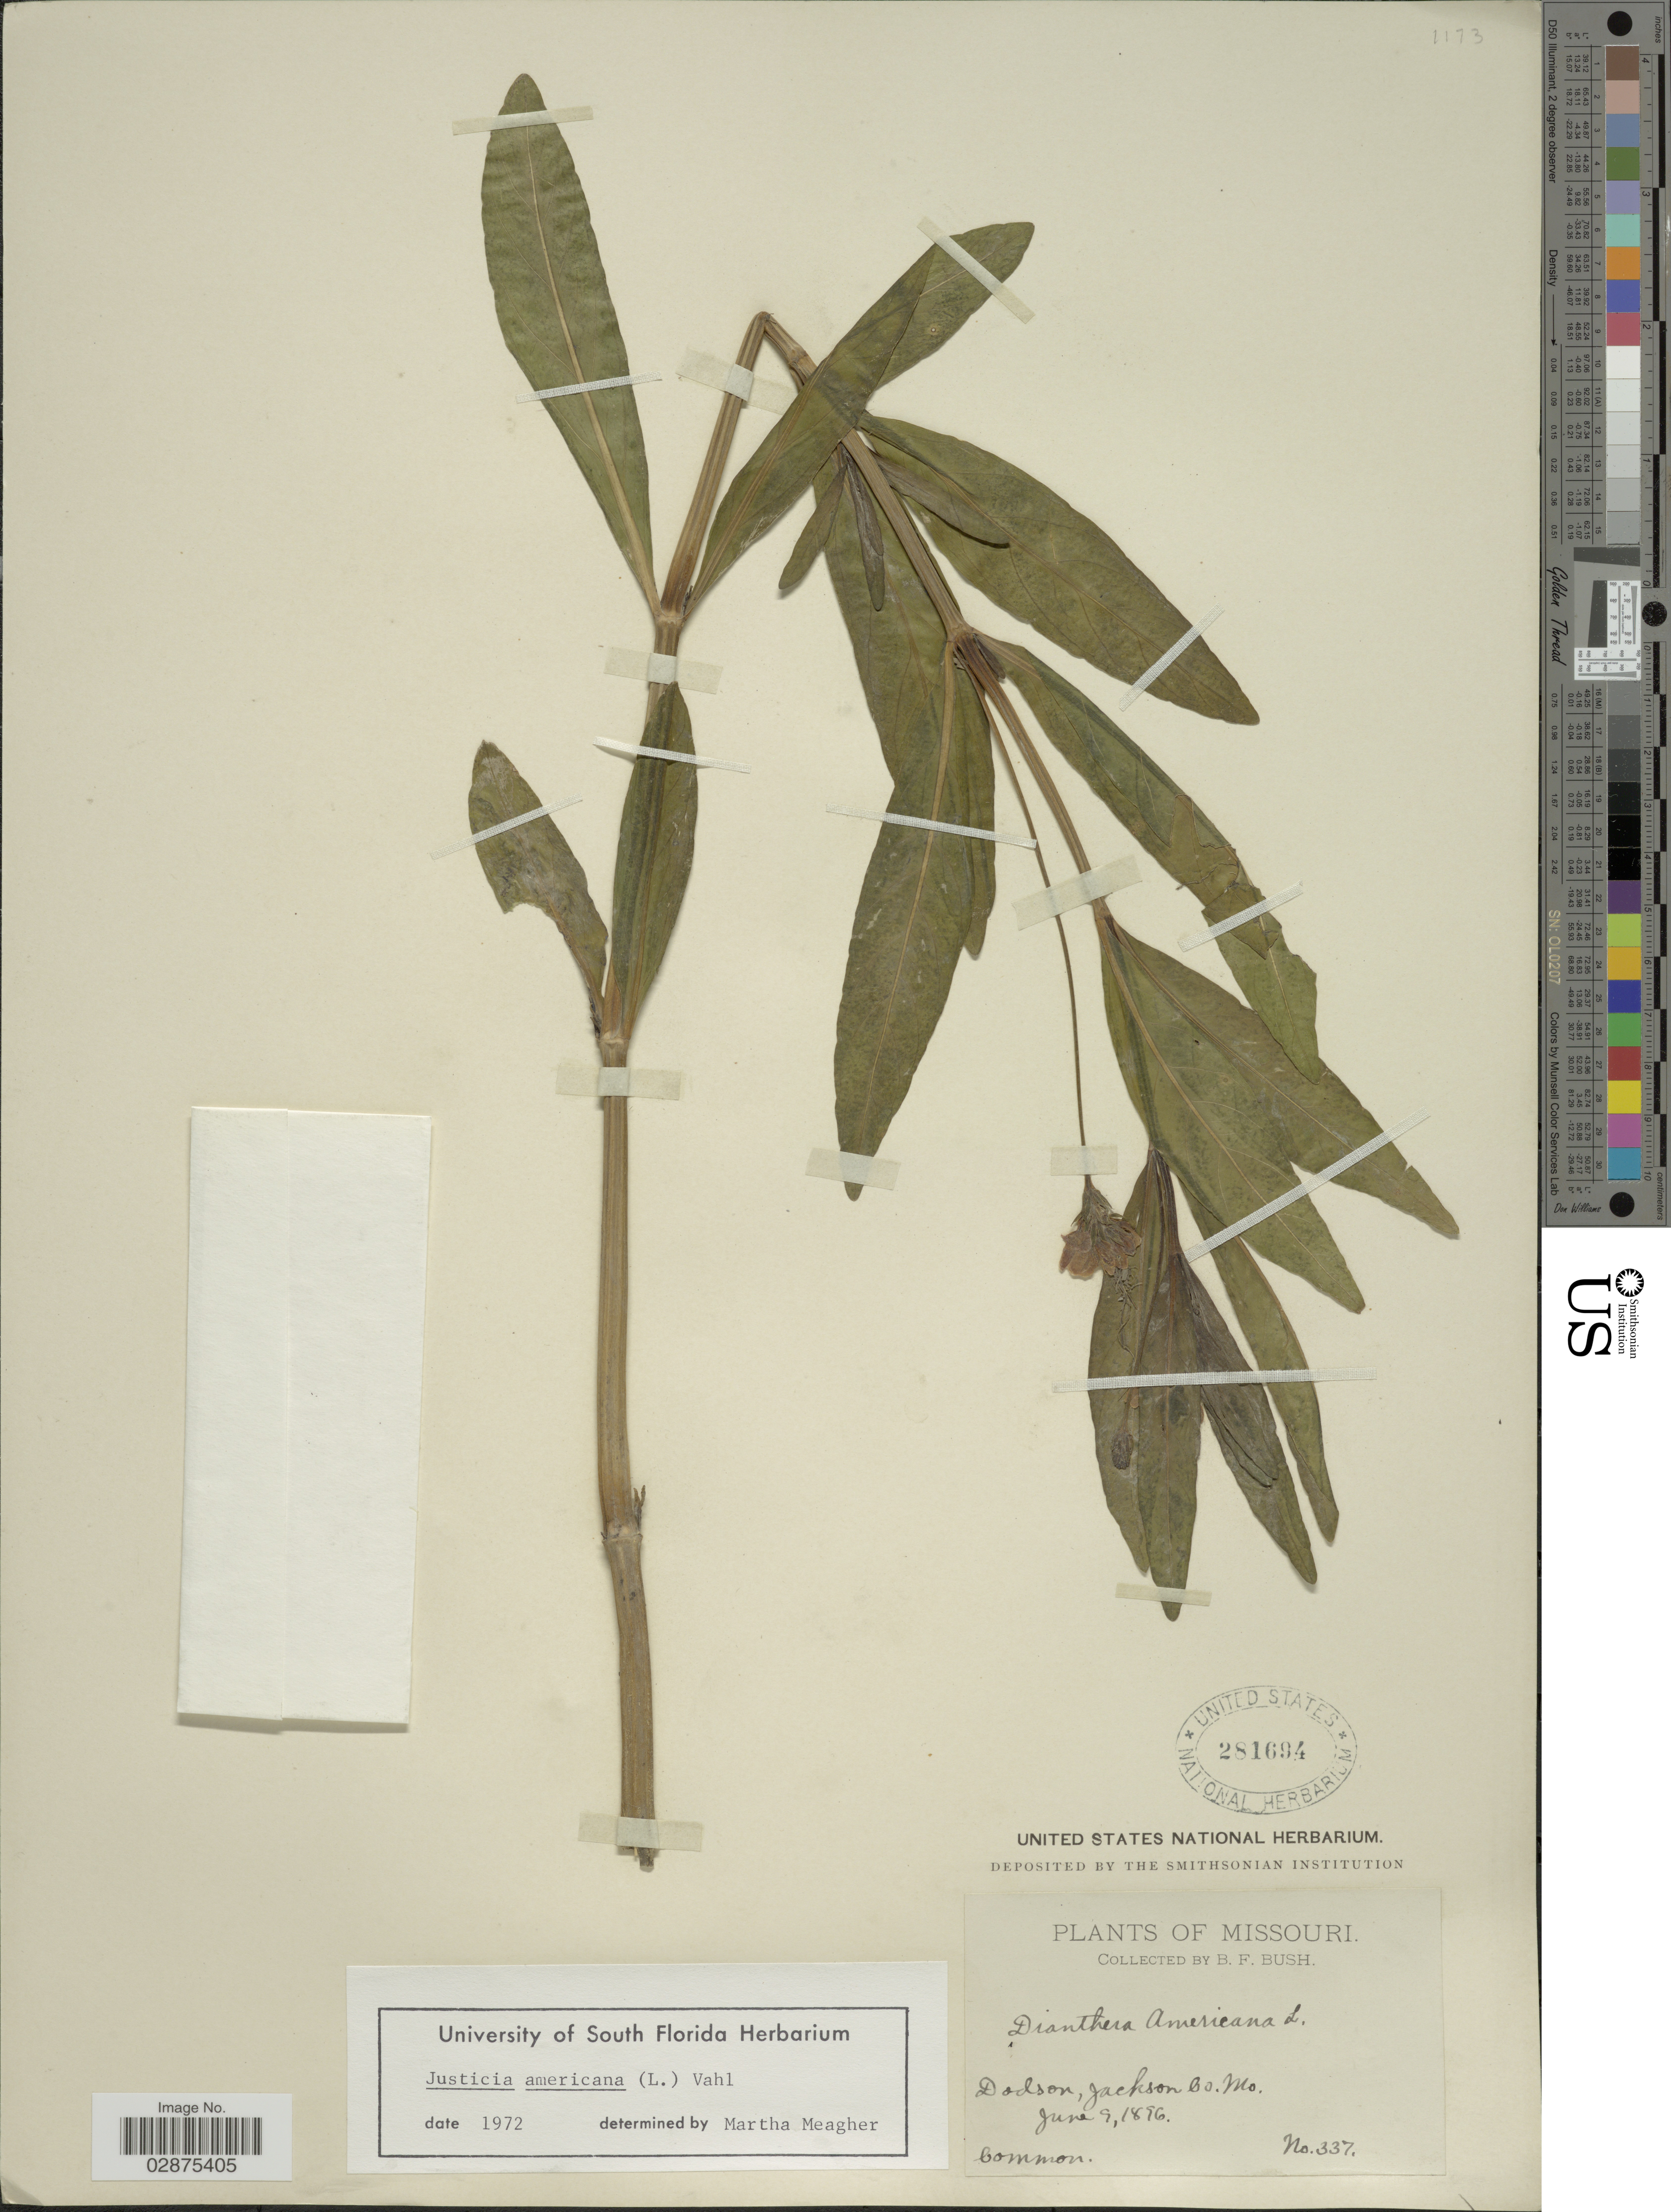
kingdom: Plantae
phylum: Tracheophyta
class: Magnoliopsida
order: Lamiales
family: Acanthaceae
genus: Justicia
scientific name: Justicia americana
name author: (L.) Vahl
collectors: B. F. Bush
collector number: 337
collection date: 1896-06-09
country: United States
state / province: Missouri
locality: Dodson, Jackson Co. Mo.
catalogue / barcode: US 281694